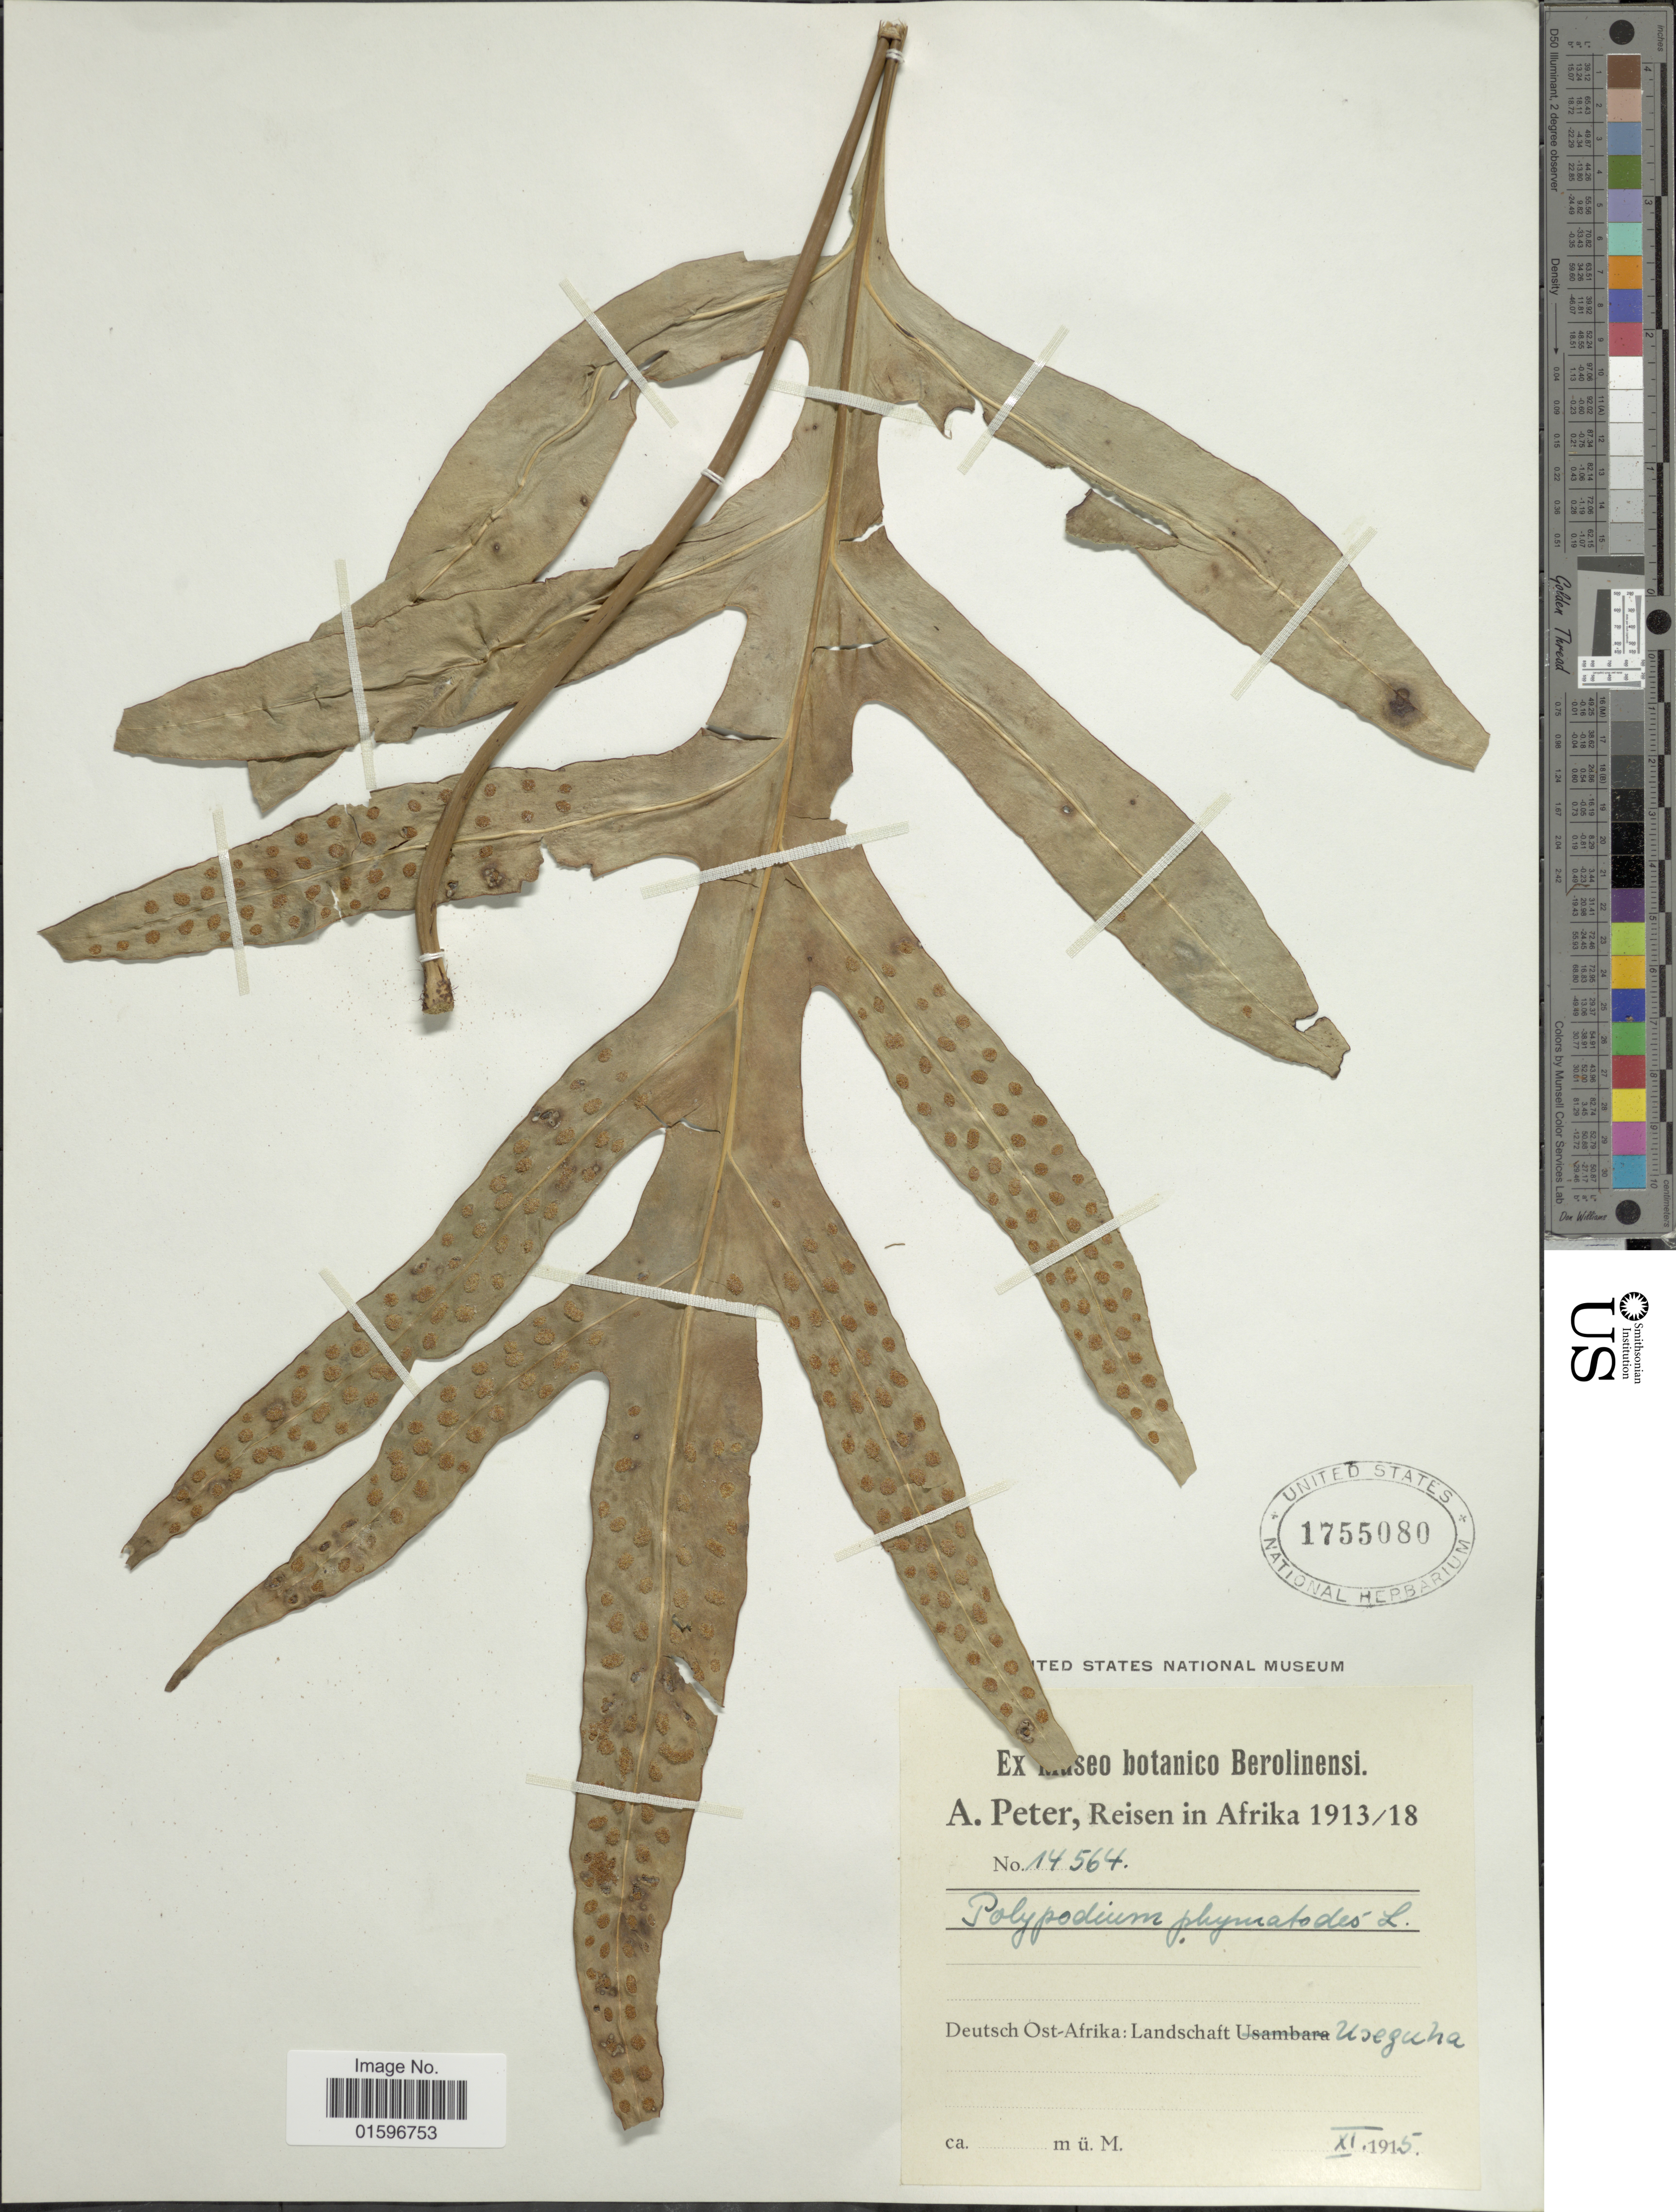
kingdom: Plantae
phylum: Tracheophyta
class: Polypodiopsida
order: Polypodiales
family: Polypodiaceae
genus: Polypodium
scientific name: Polypodium scolopendria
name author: Burm. f.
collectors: A. Peter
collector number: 14564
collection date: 1915-11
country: Tanzania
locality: Afrika, Deutsch Ost-Afrika: Landschaft West usequcha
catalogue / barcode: US 1755080